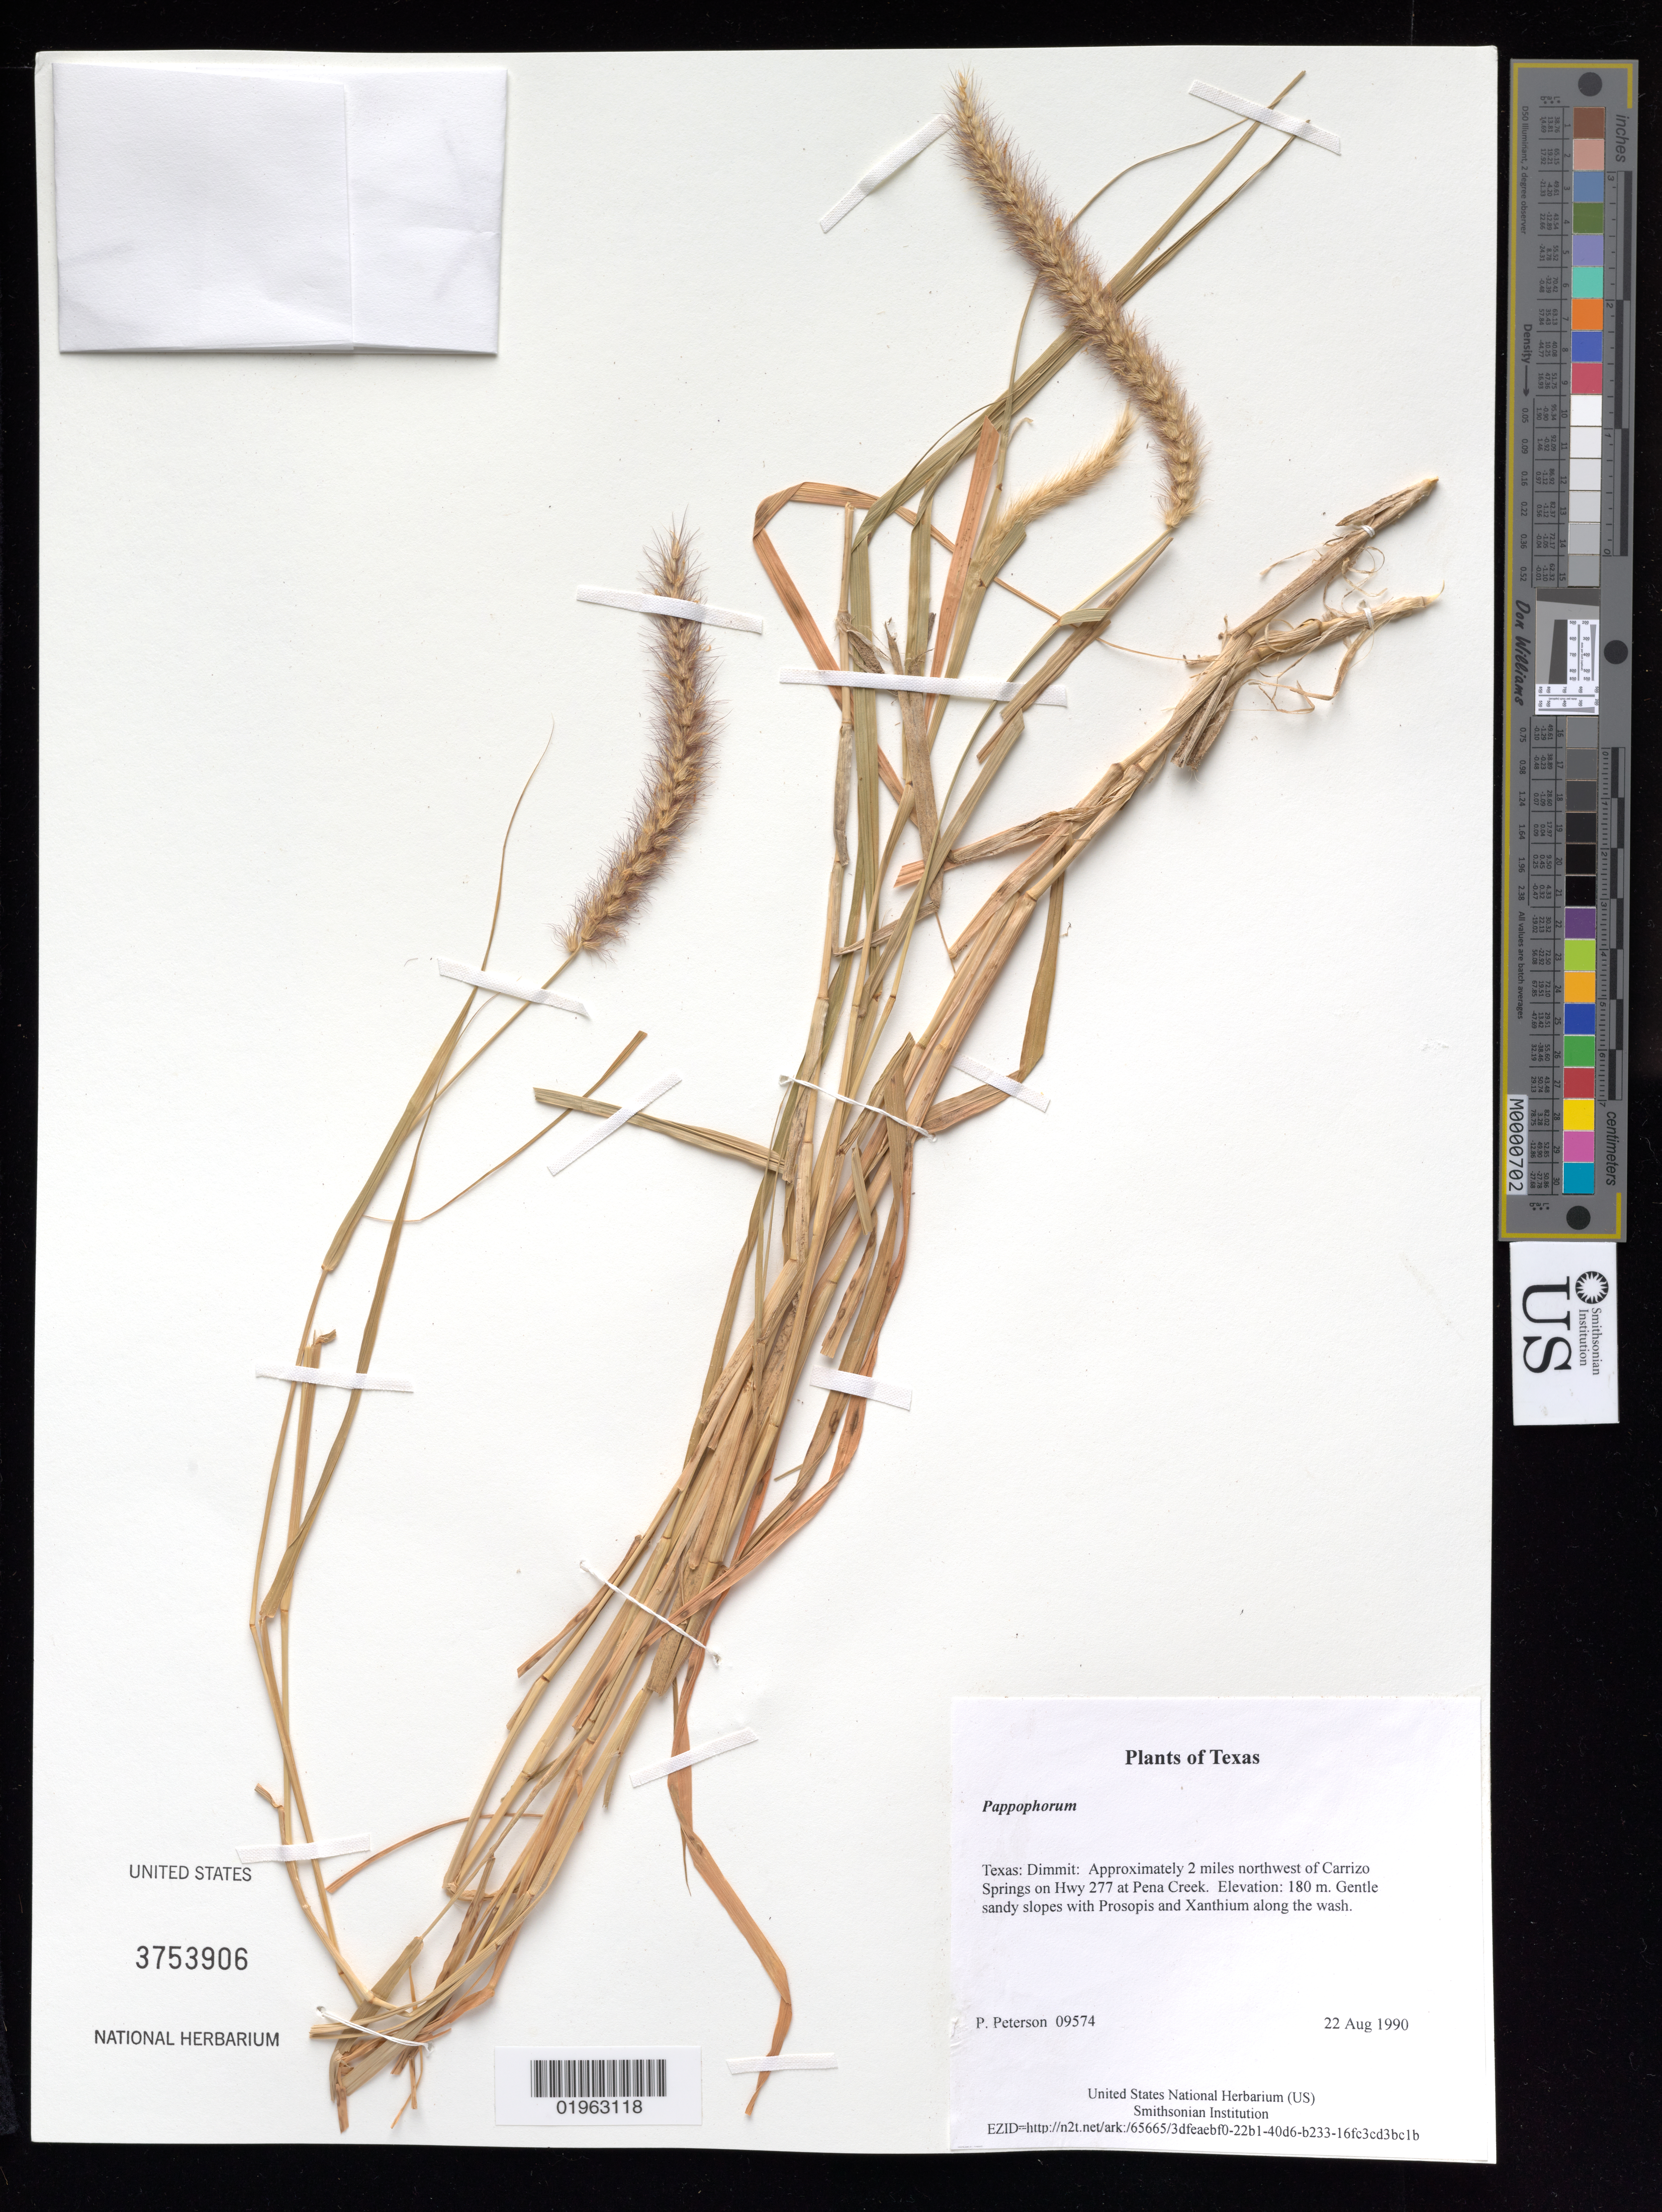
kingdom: Plantae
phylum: Tracheophyta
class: Liliopsida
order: Poales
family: Poaceae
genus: Pappophorum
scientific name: Pappophorum sp.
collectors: P. M. Peterson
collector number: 09574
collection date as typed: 22 Aug 1990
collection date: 1990-08-22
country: United States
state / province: Texas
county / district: Dimmit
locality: Approximately 2 miles northwest of Carrizo Springs on Hwy 277 at Pena Creek.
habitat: Gentle sandy slopes with Prosopis and Xanthium along the wash.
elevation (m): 180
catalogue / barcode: US 3753906